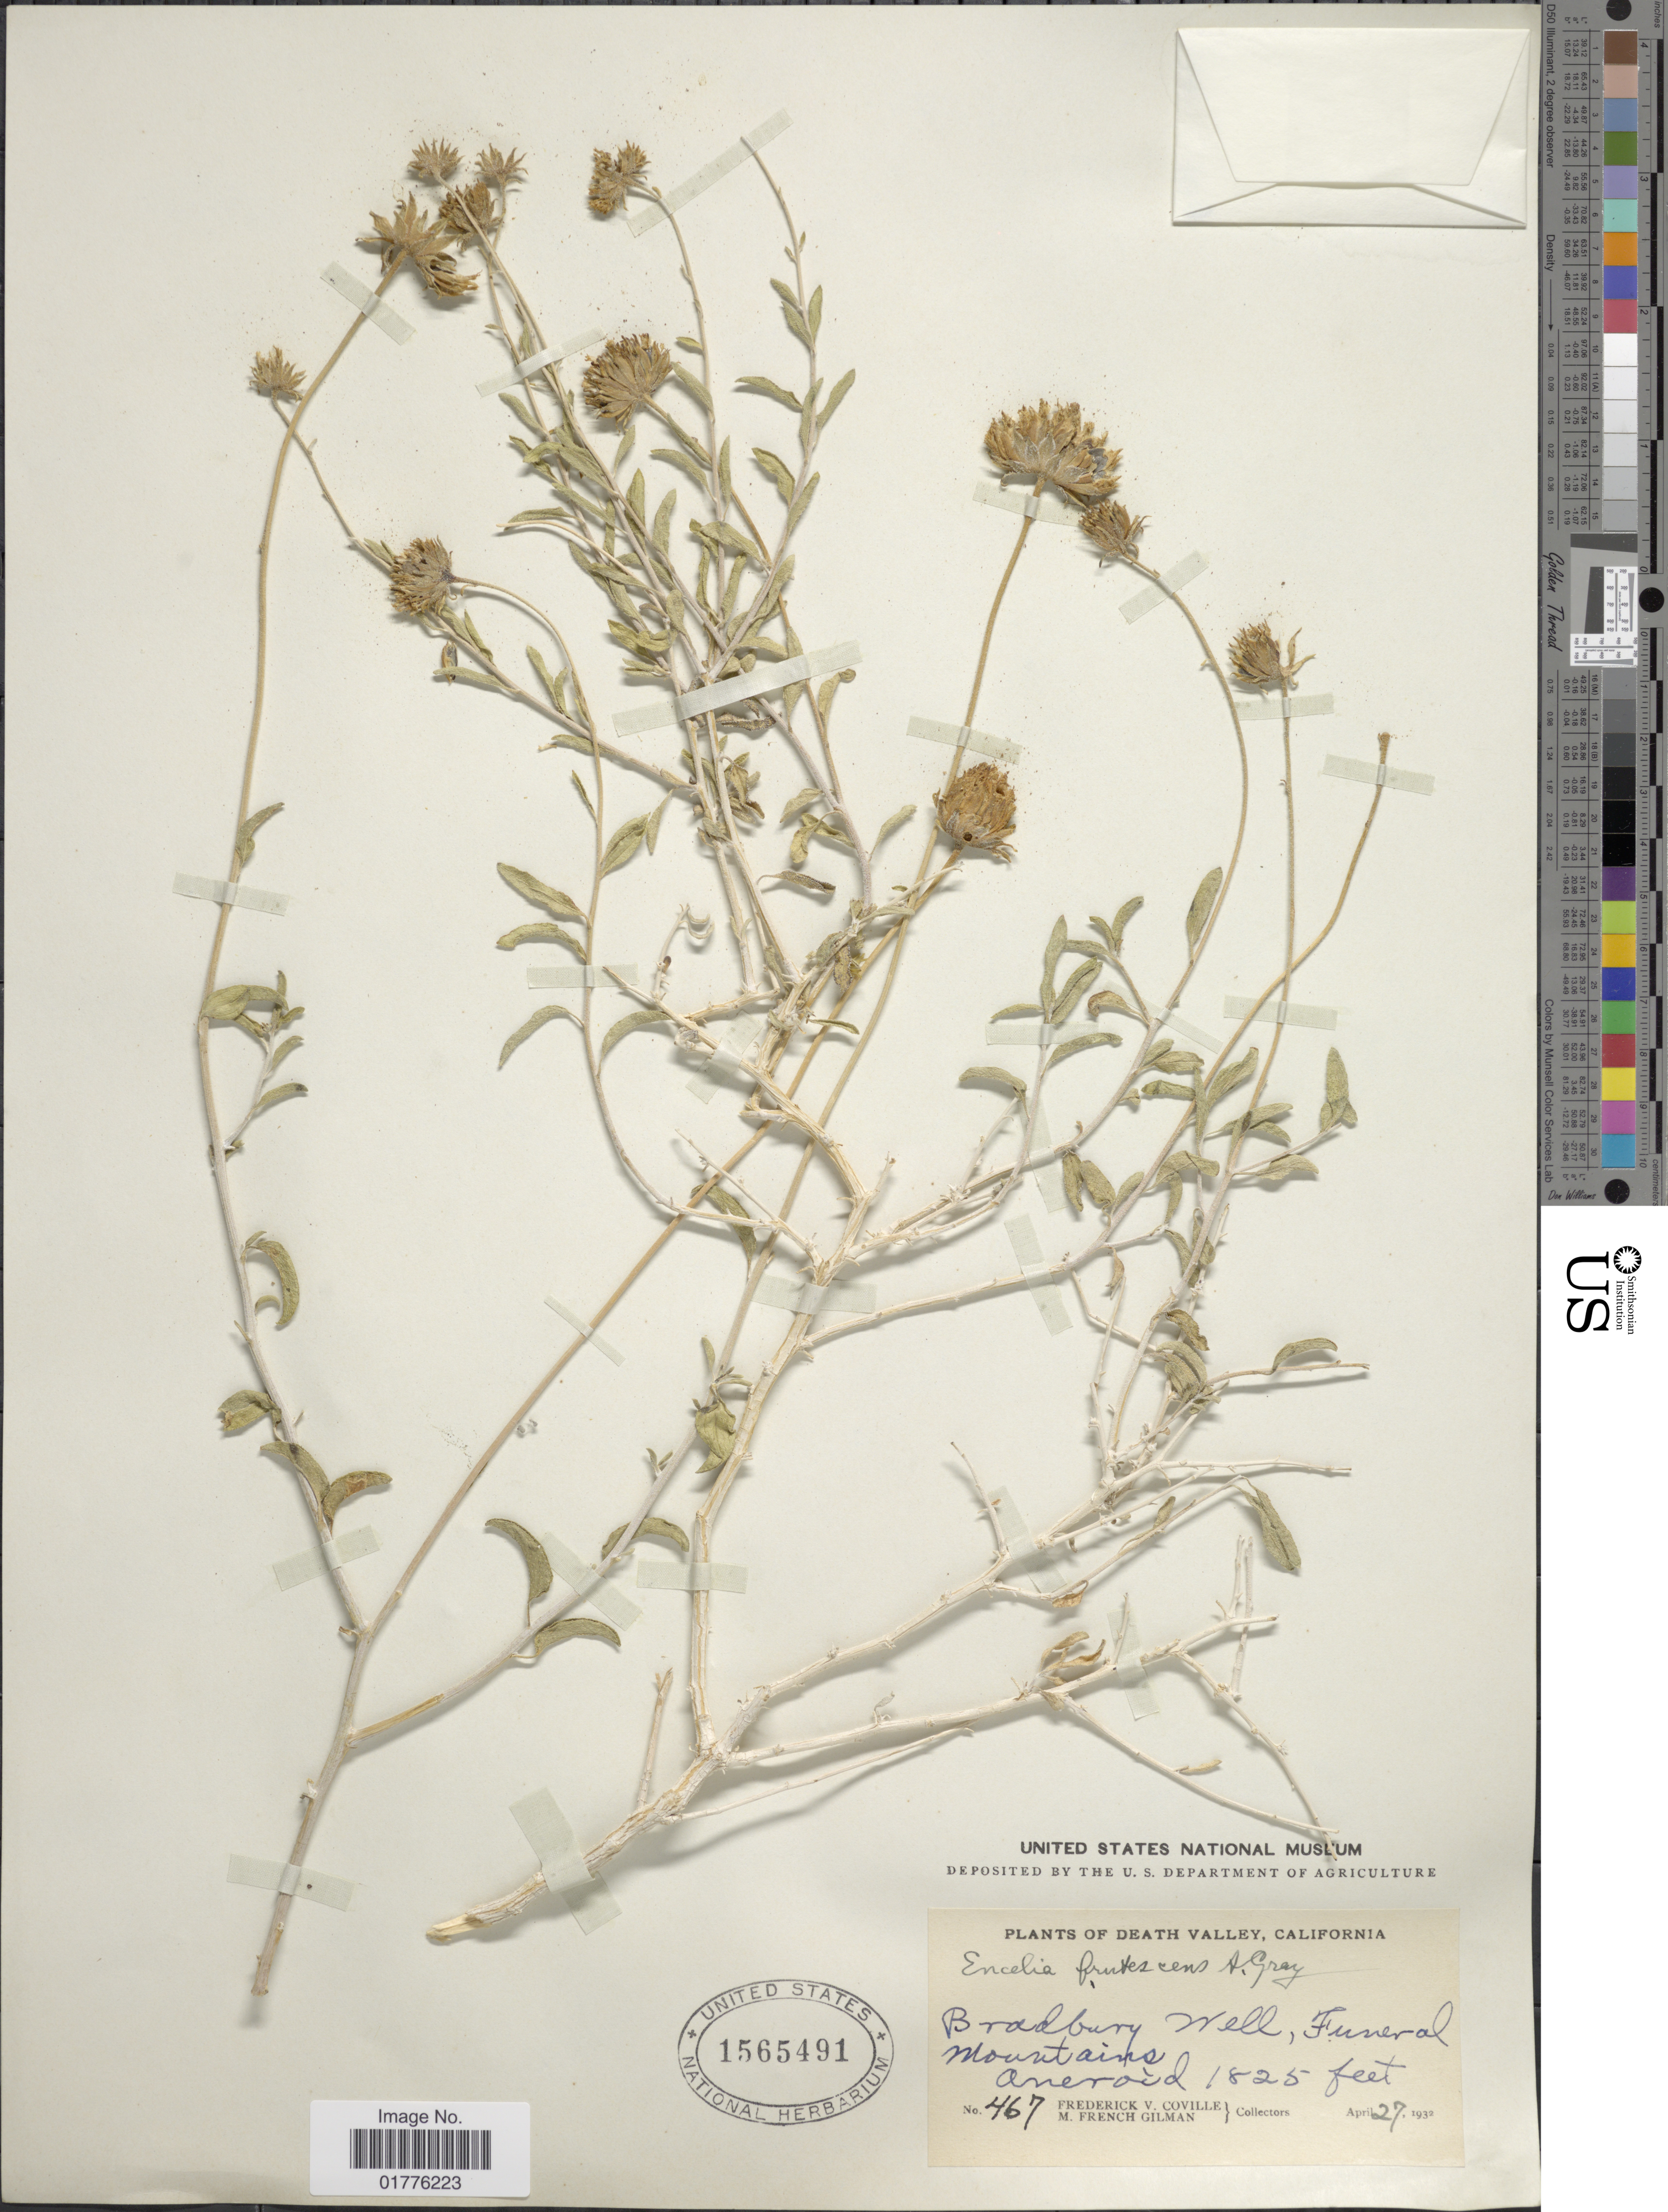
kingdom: Plantae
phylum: Tracheophyta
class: Magnoliopsida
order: Asterales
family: Asteraceae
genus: Encelia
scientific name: Encelia frutescens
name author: (A. Gray) A. Gray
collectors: F. V. Coville & M. F. Gilman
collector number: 467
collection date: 1932-04-27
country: United States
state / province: California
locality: Death Valley, California. Mountains Aneroid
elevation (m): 556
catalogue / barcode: US 1565491